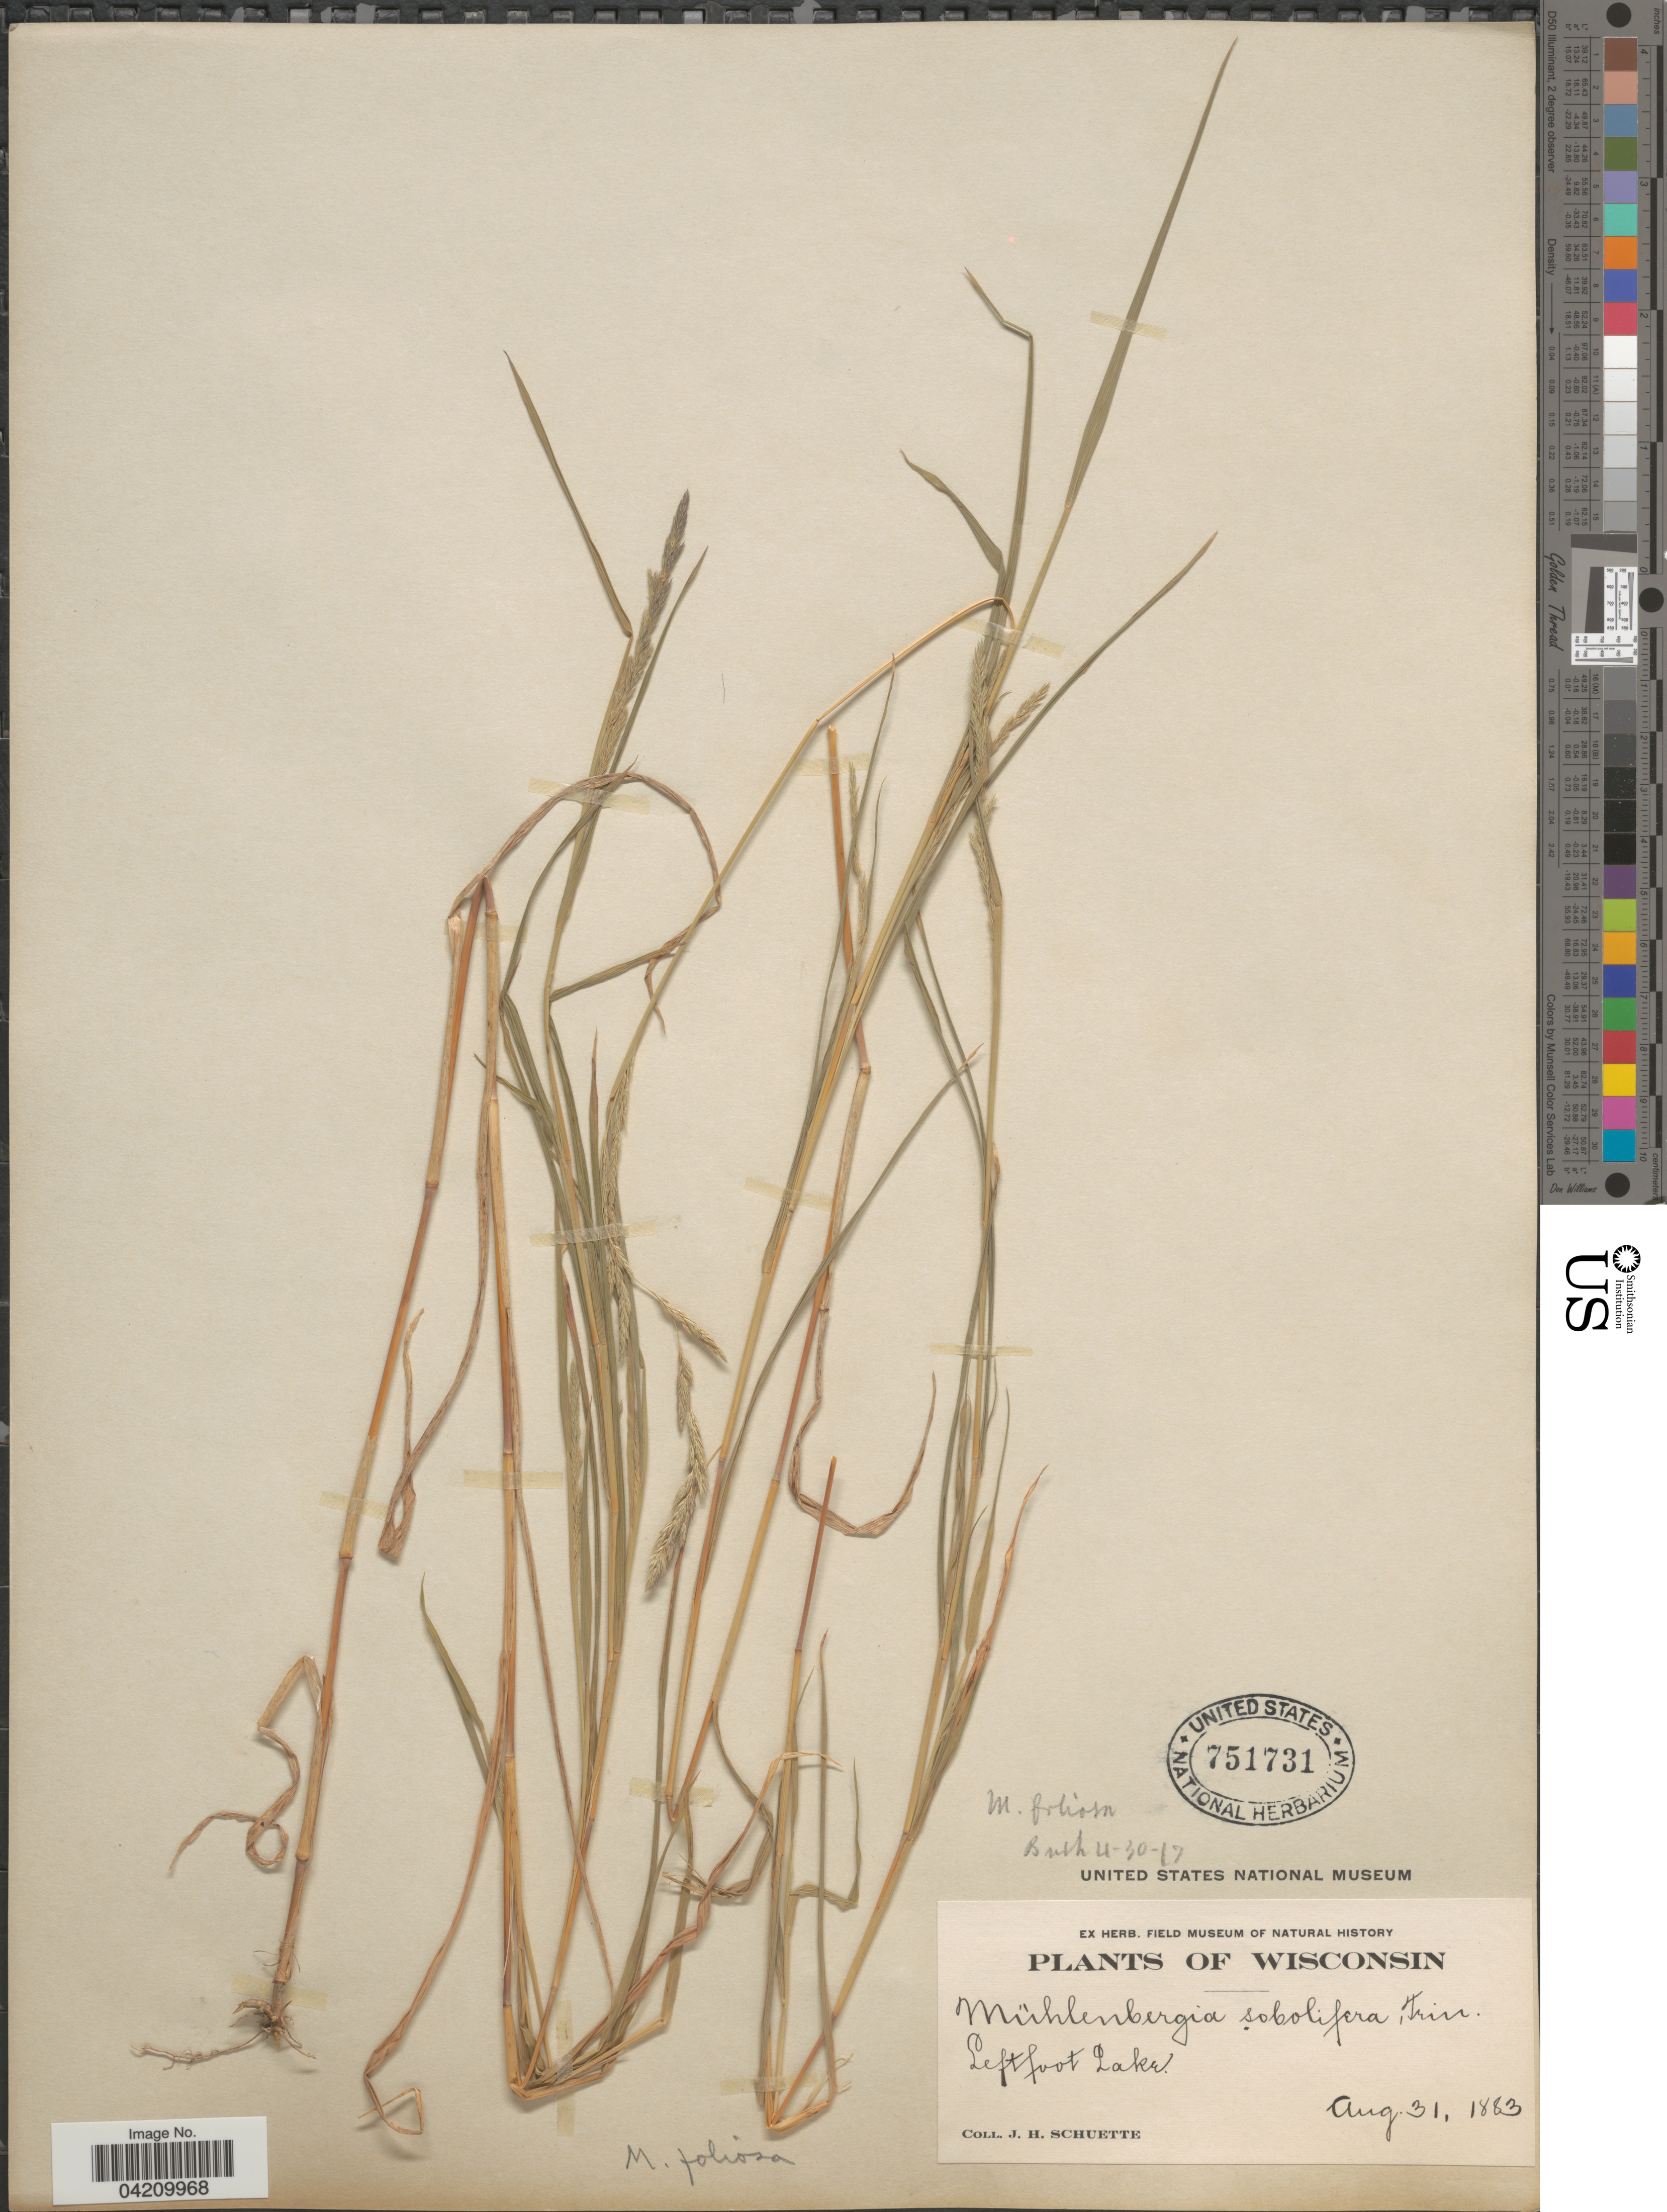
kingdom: Plantae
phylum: Tracheophyta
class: Liliopsida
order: Poales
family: Poaceae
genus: Muhlenbergia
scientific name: Muhlenbergia mexicana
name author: (L.) Trin.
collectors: J. H. Schuette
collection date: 1883-08-31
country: United States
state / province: Wisconsin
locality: Leftfoot Lake.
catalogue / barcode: US 751731